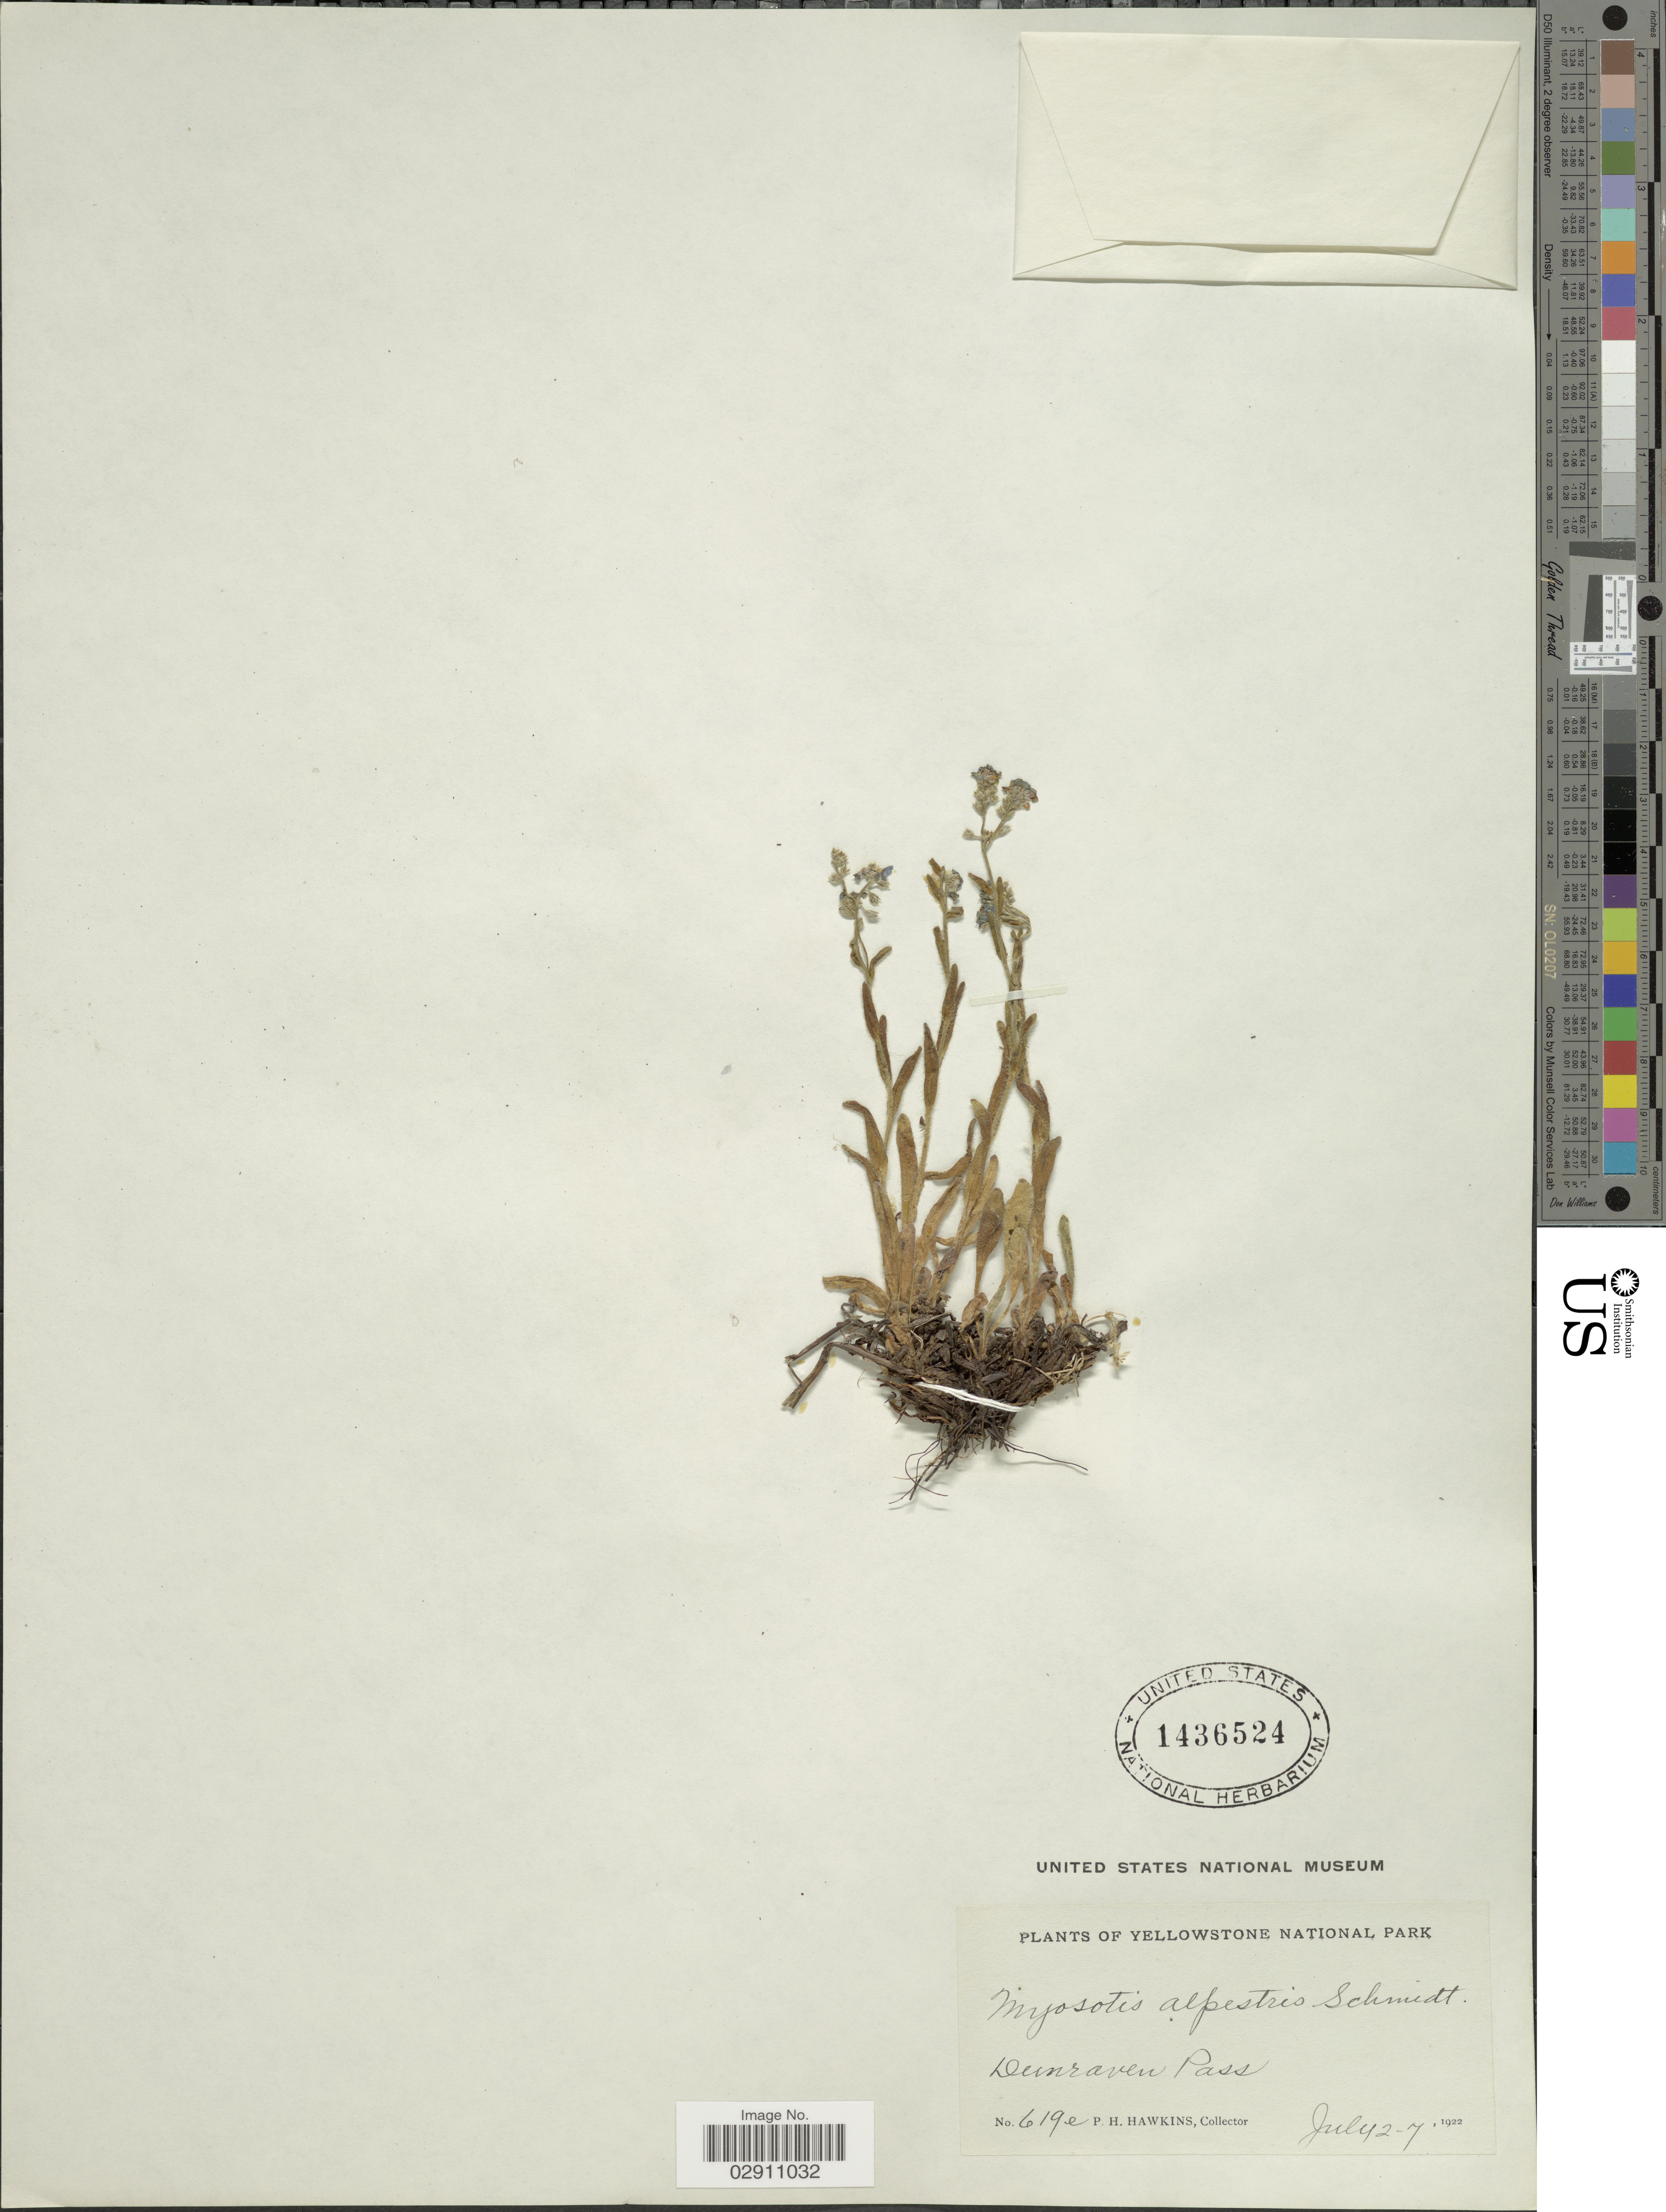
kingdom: Plantae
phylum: Tracheophyta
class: Magnoliopsida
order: Boraginales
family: Boraginaceae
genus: Myosotis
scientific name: Myosotis alpestris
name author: F.W. Schmidt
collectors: P. Hawkins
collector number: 619e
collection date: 1922-07-02/1922-07-07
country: United States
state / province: Wyoming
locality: Yellowstone National Park. Dunraven Pass.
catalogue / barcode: US 1436524